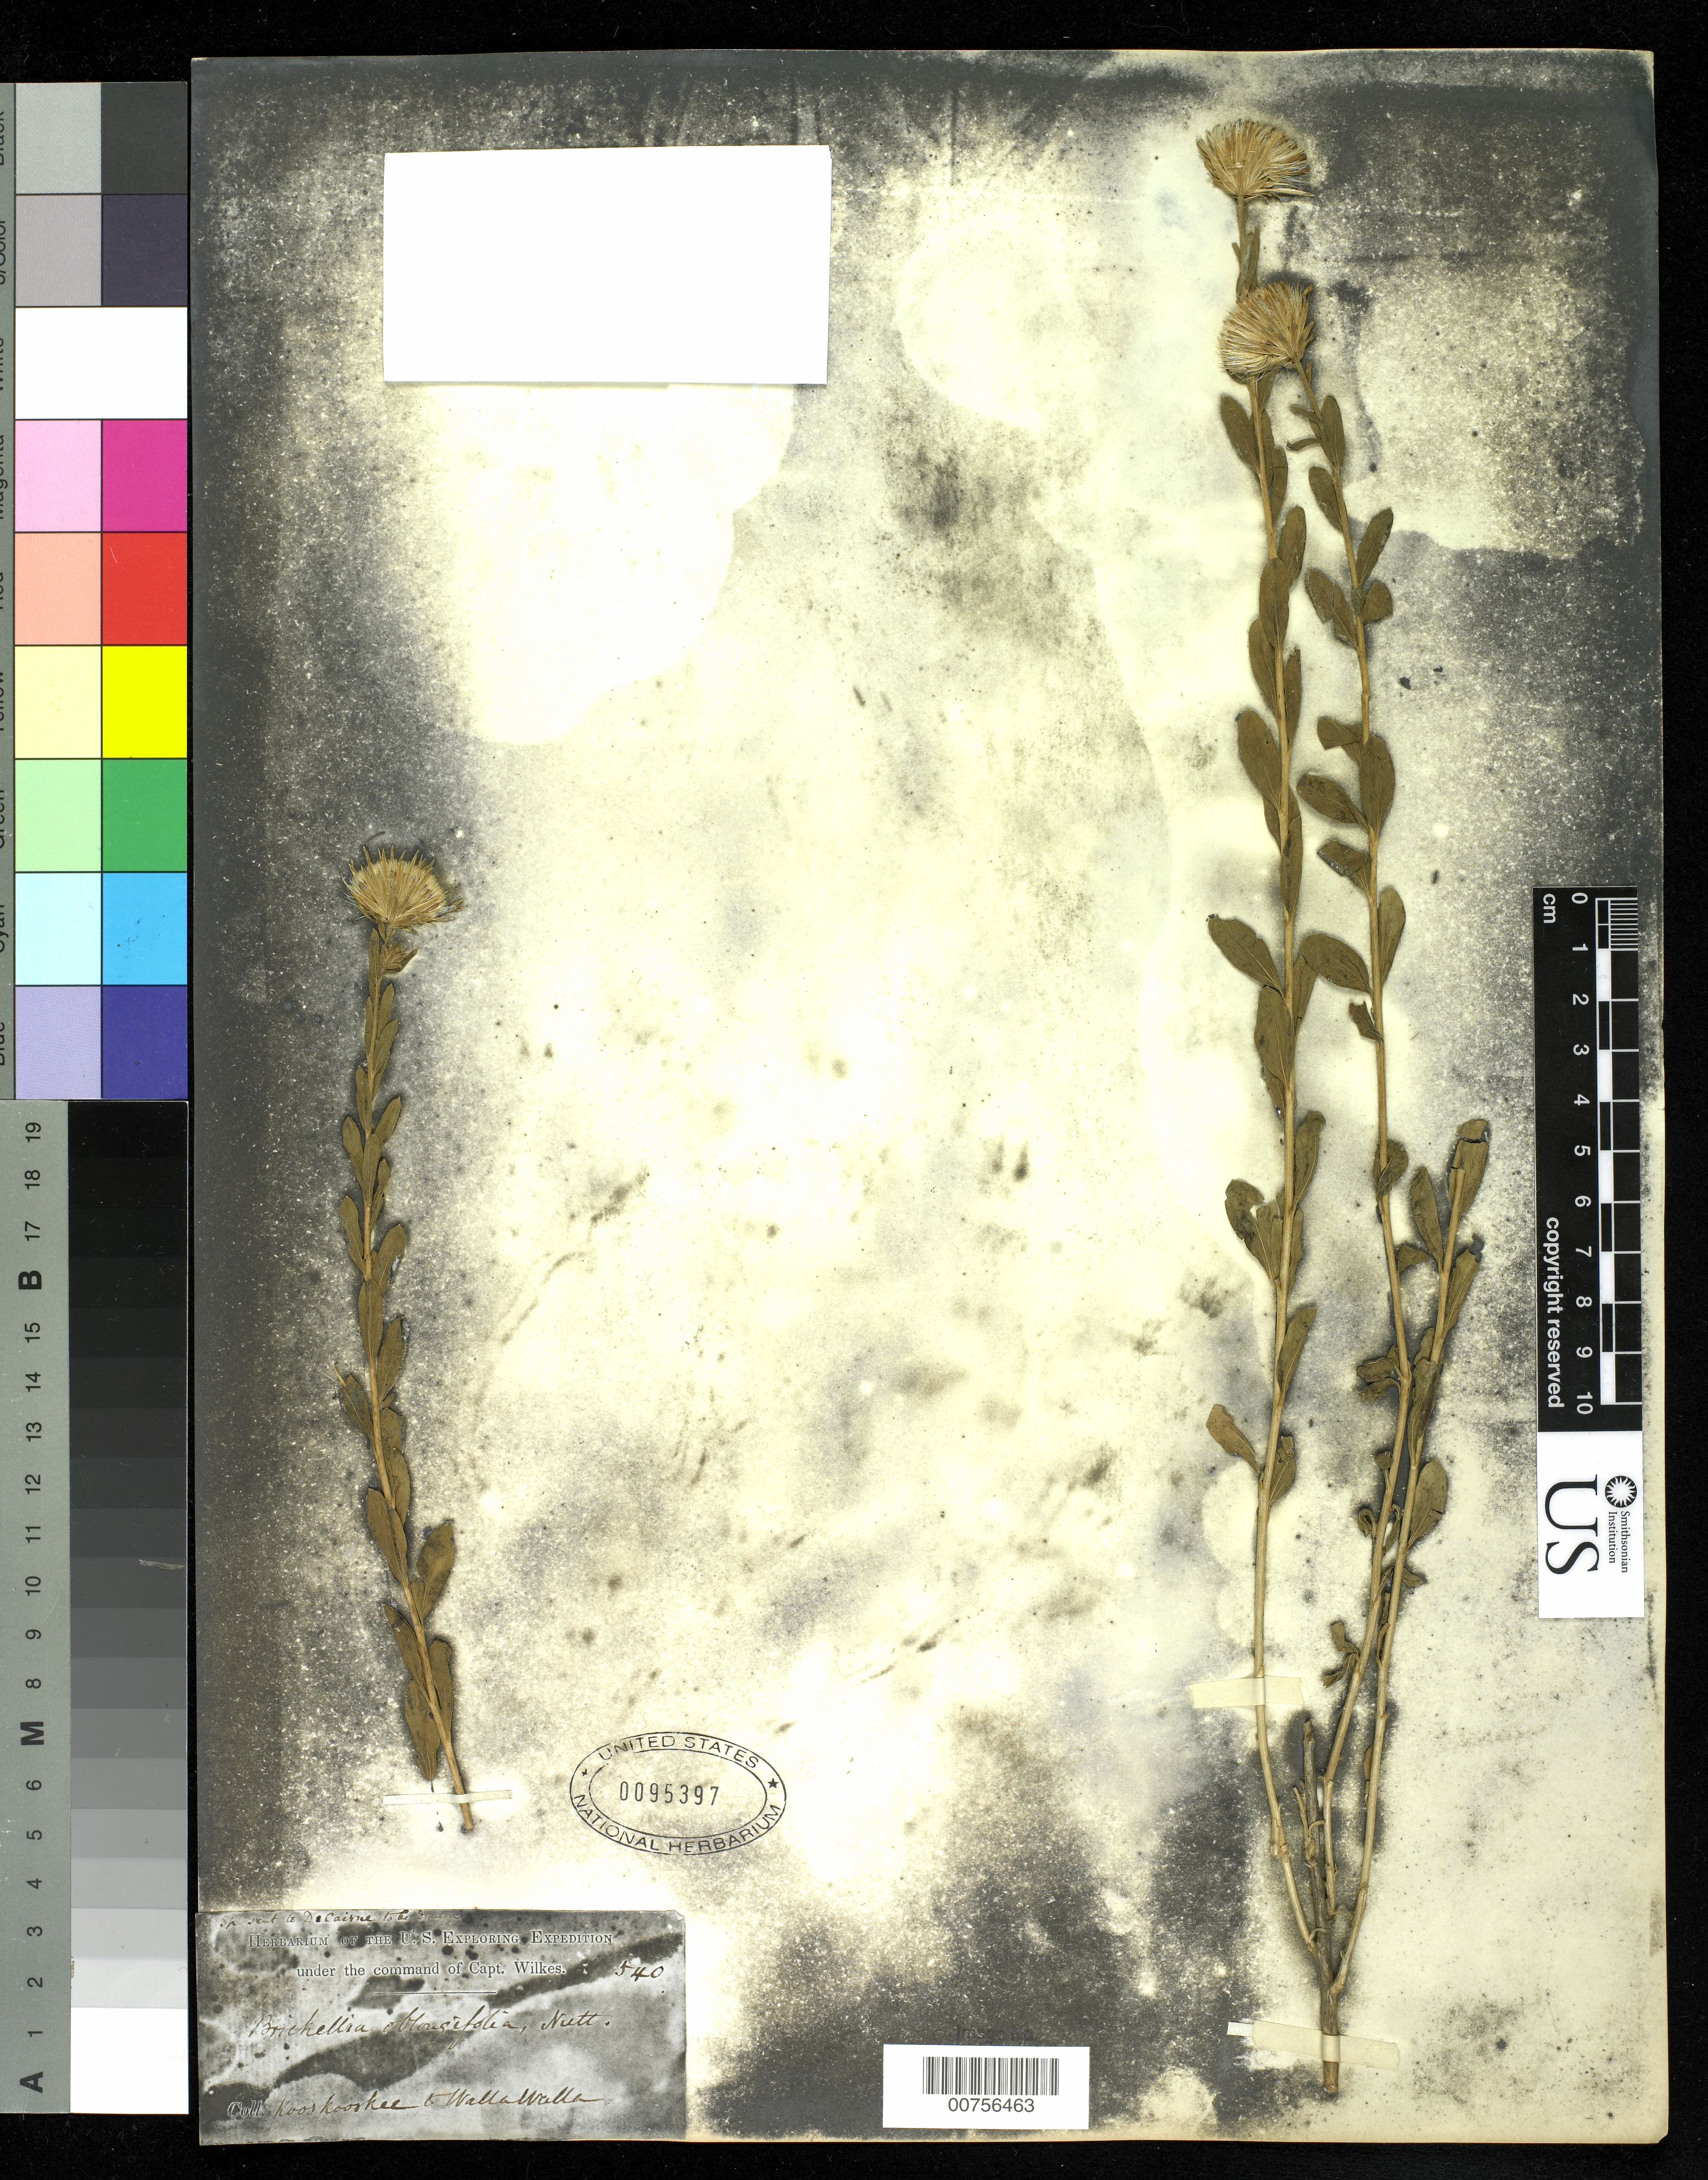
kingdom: Plantae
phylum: Tracheophyta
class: Magnoliopsida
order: Asterales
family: Asteraceae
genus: Brickellia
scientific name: Brickellia oblongifolia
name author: Nutt.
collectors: Wilkes Explor. Exped.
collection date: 1838/1842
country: United States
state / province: Washington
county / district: Walla Walla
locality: Kooskooskee and Walla Walla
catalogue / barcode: US 95397